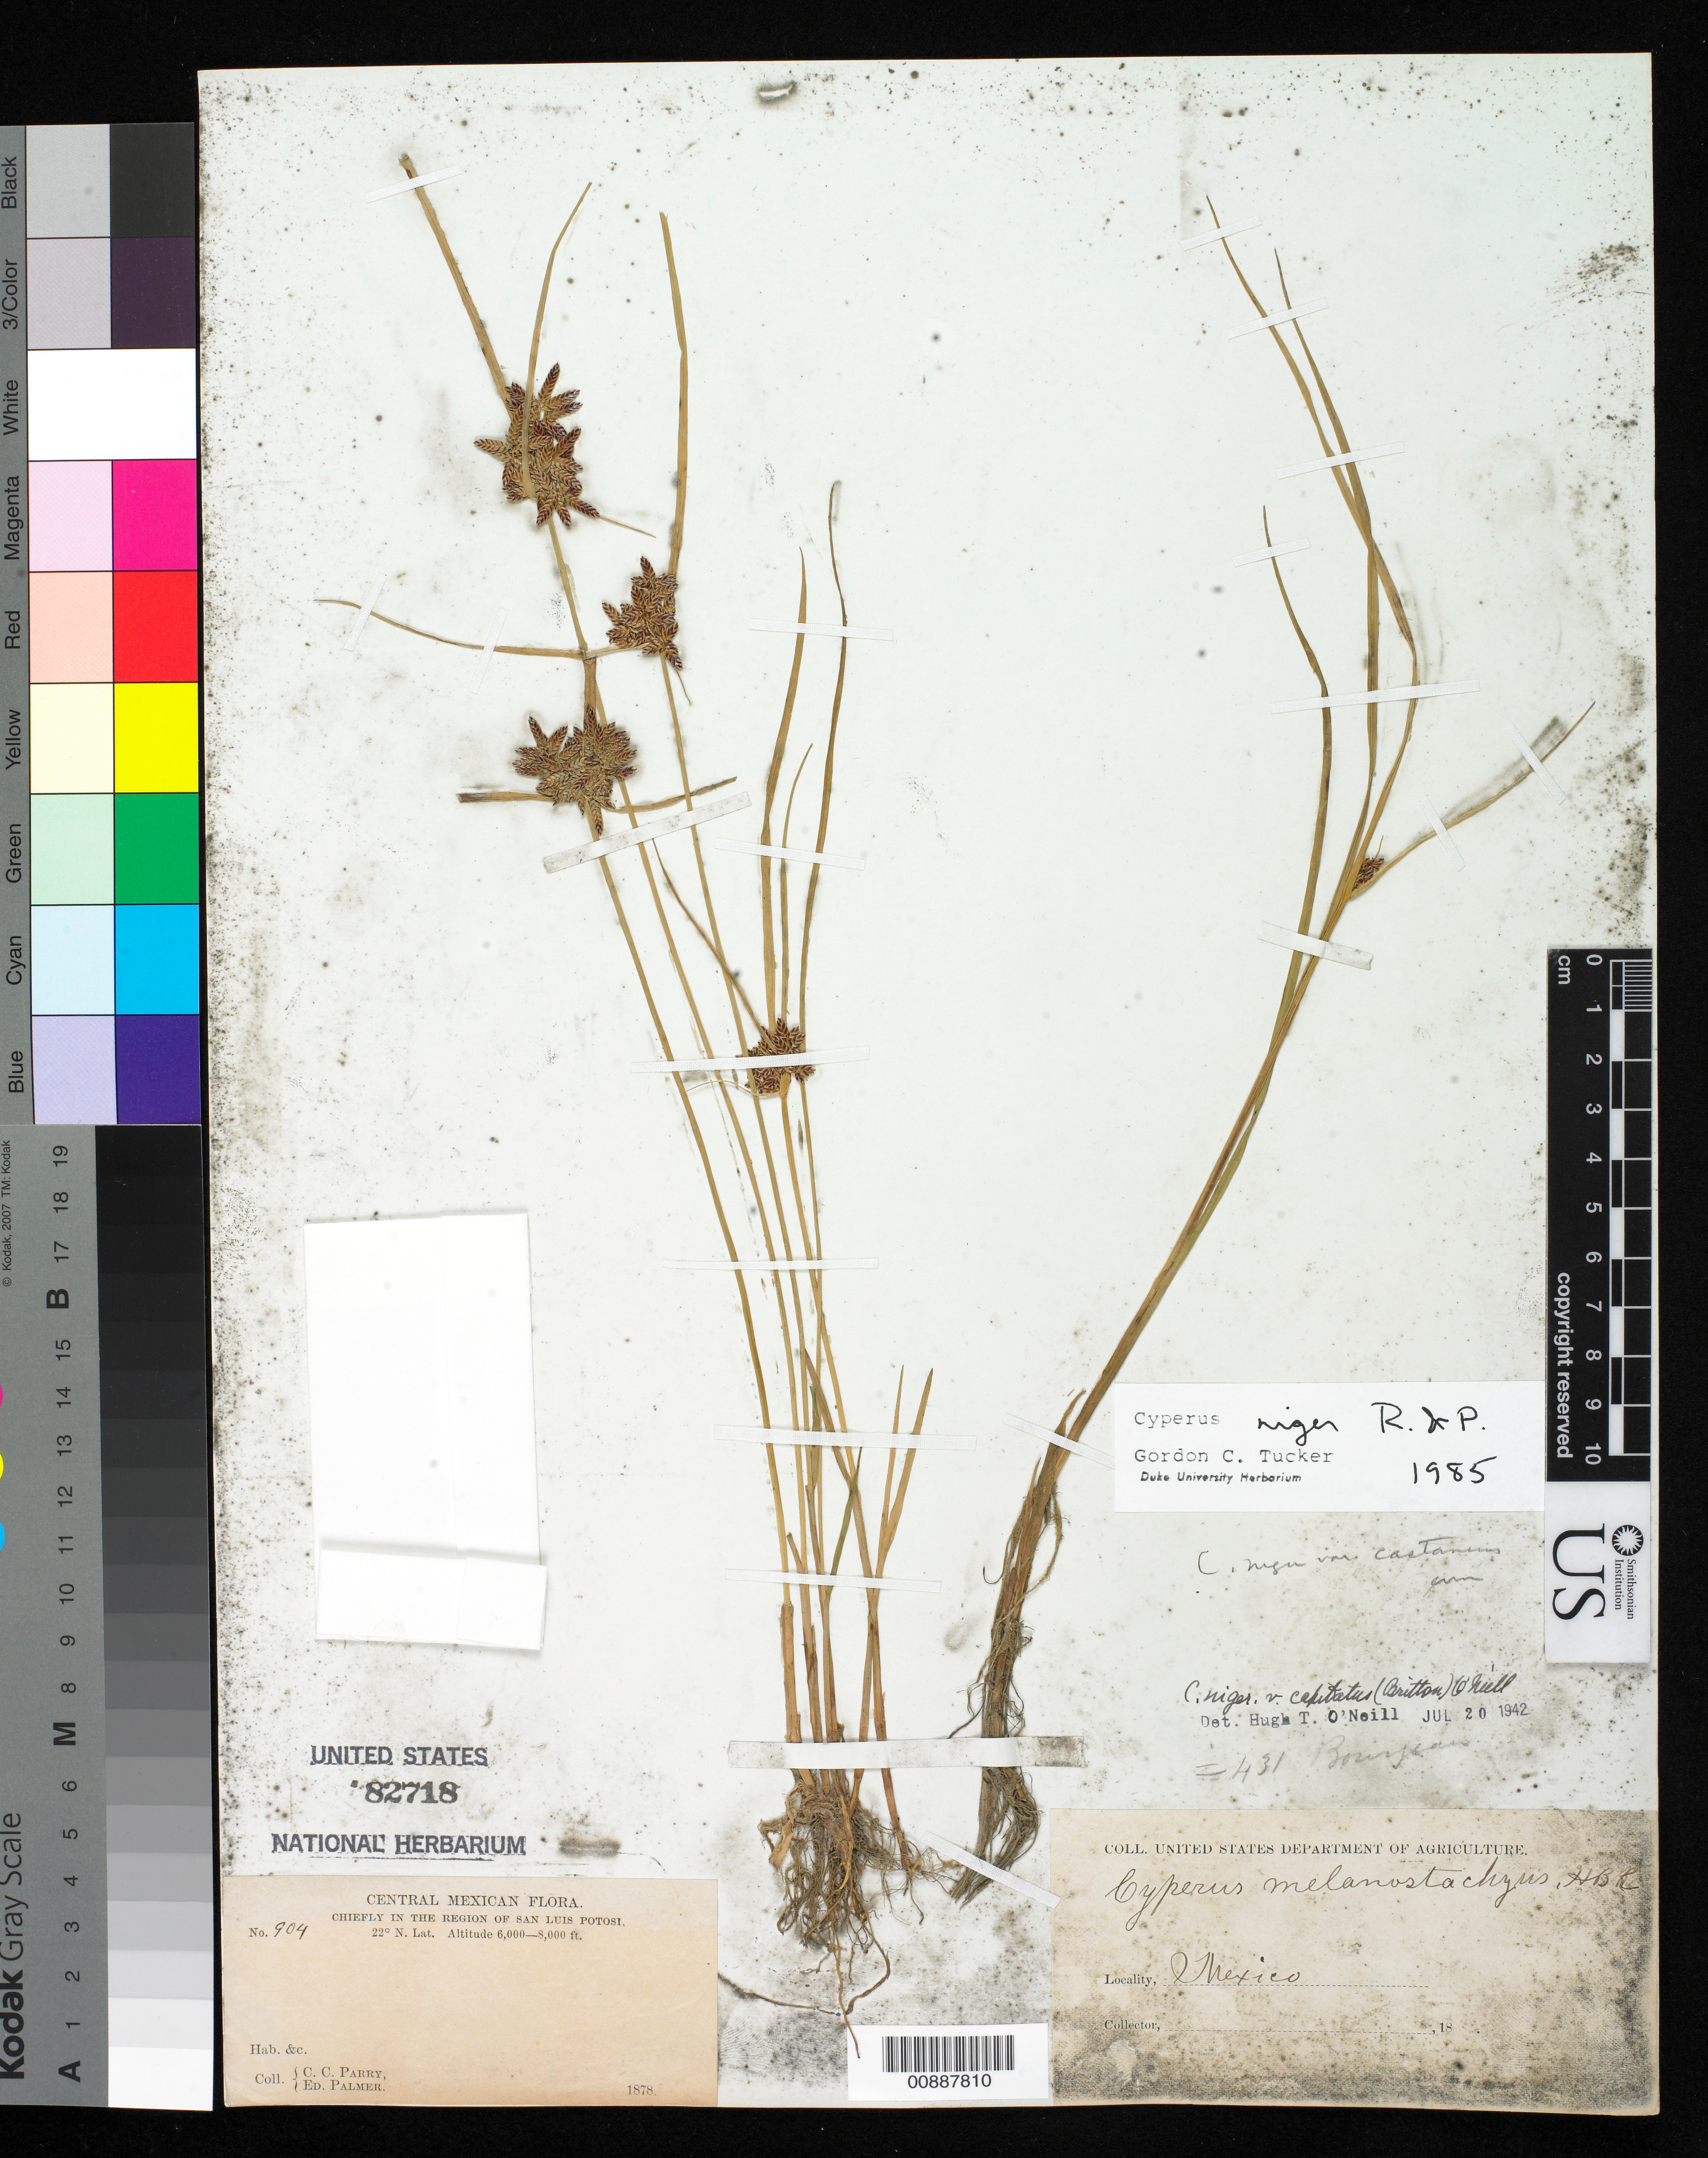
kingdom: Plantae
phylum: Tracheophyta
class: Liliopsida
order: Poales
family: Cyperaceae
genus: Cyperus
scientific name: Cyperus niger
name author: Ruiz & Pav.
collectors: C. C. Parry & E. Palmer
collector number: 904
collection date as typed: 1878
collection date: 1878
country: Mexico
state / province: San Luis Potosí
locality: Chiefly in the region of San Luis Potosí.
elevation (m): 1829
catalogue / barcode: US 82718